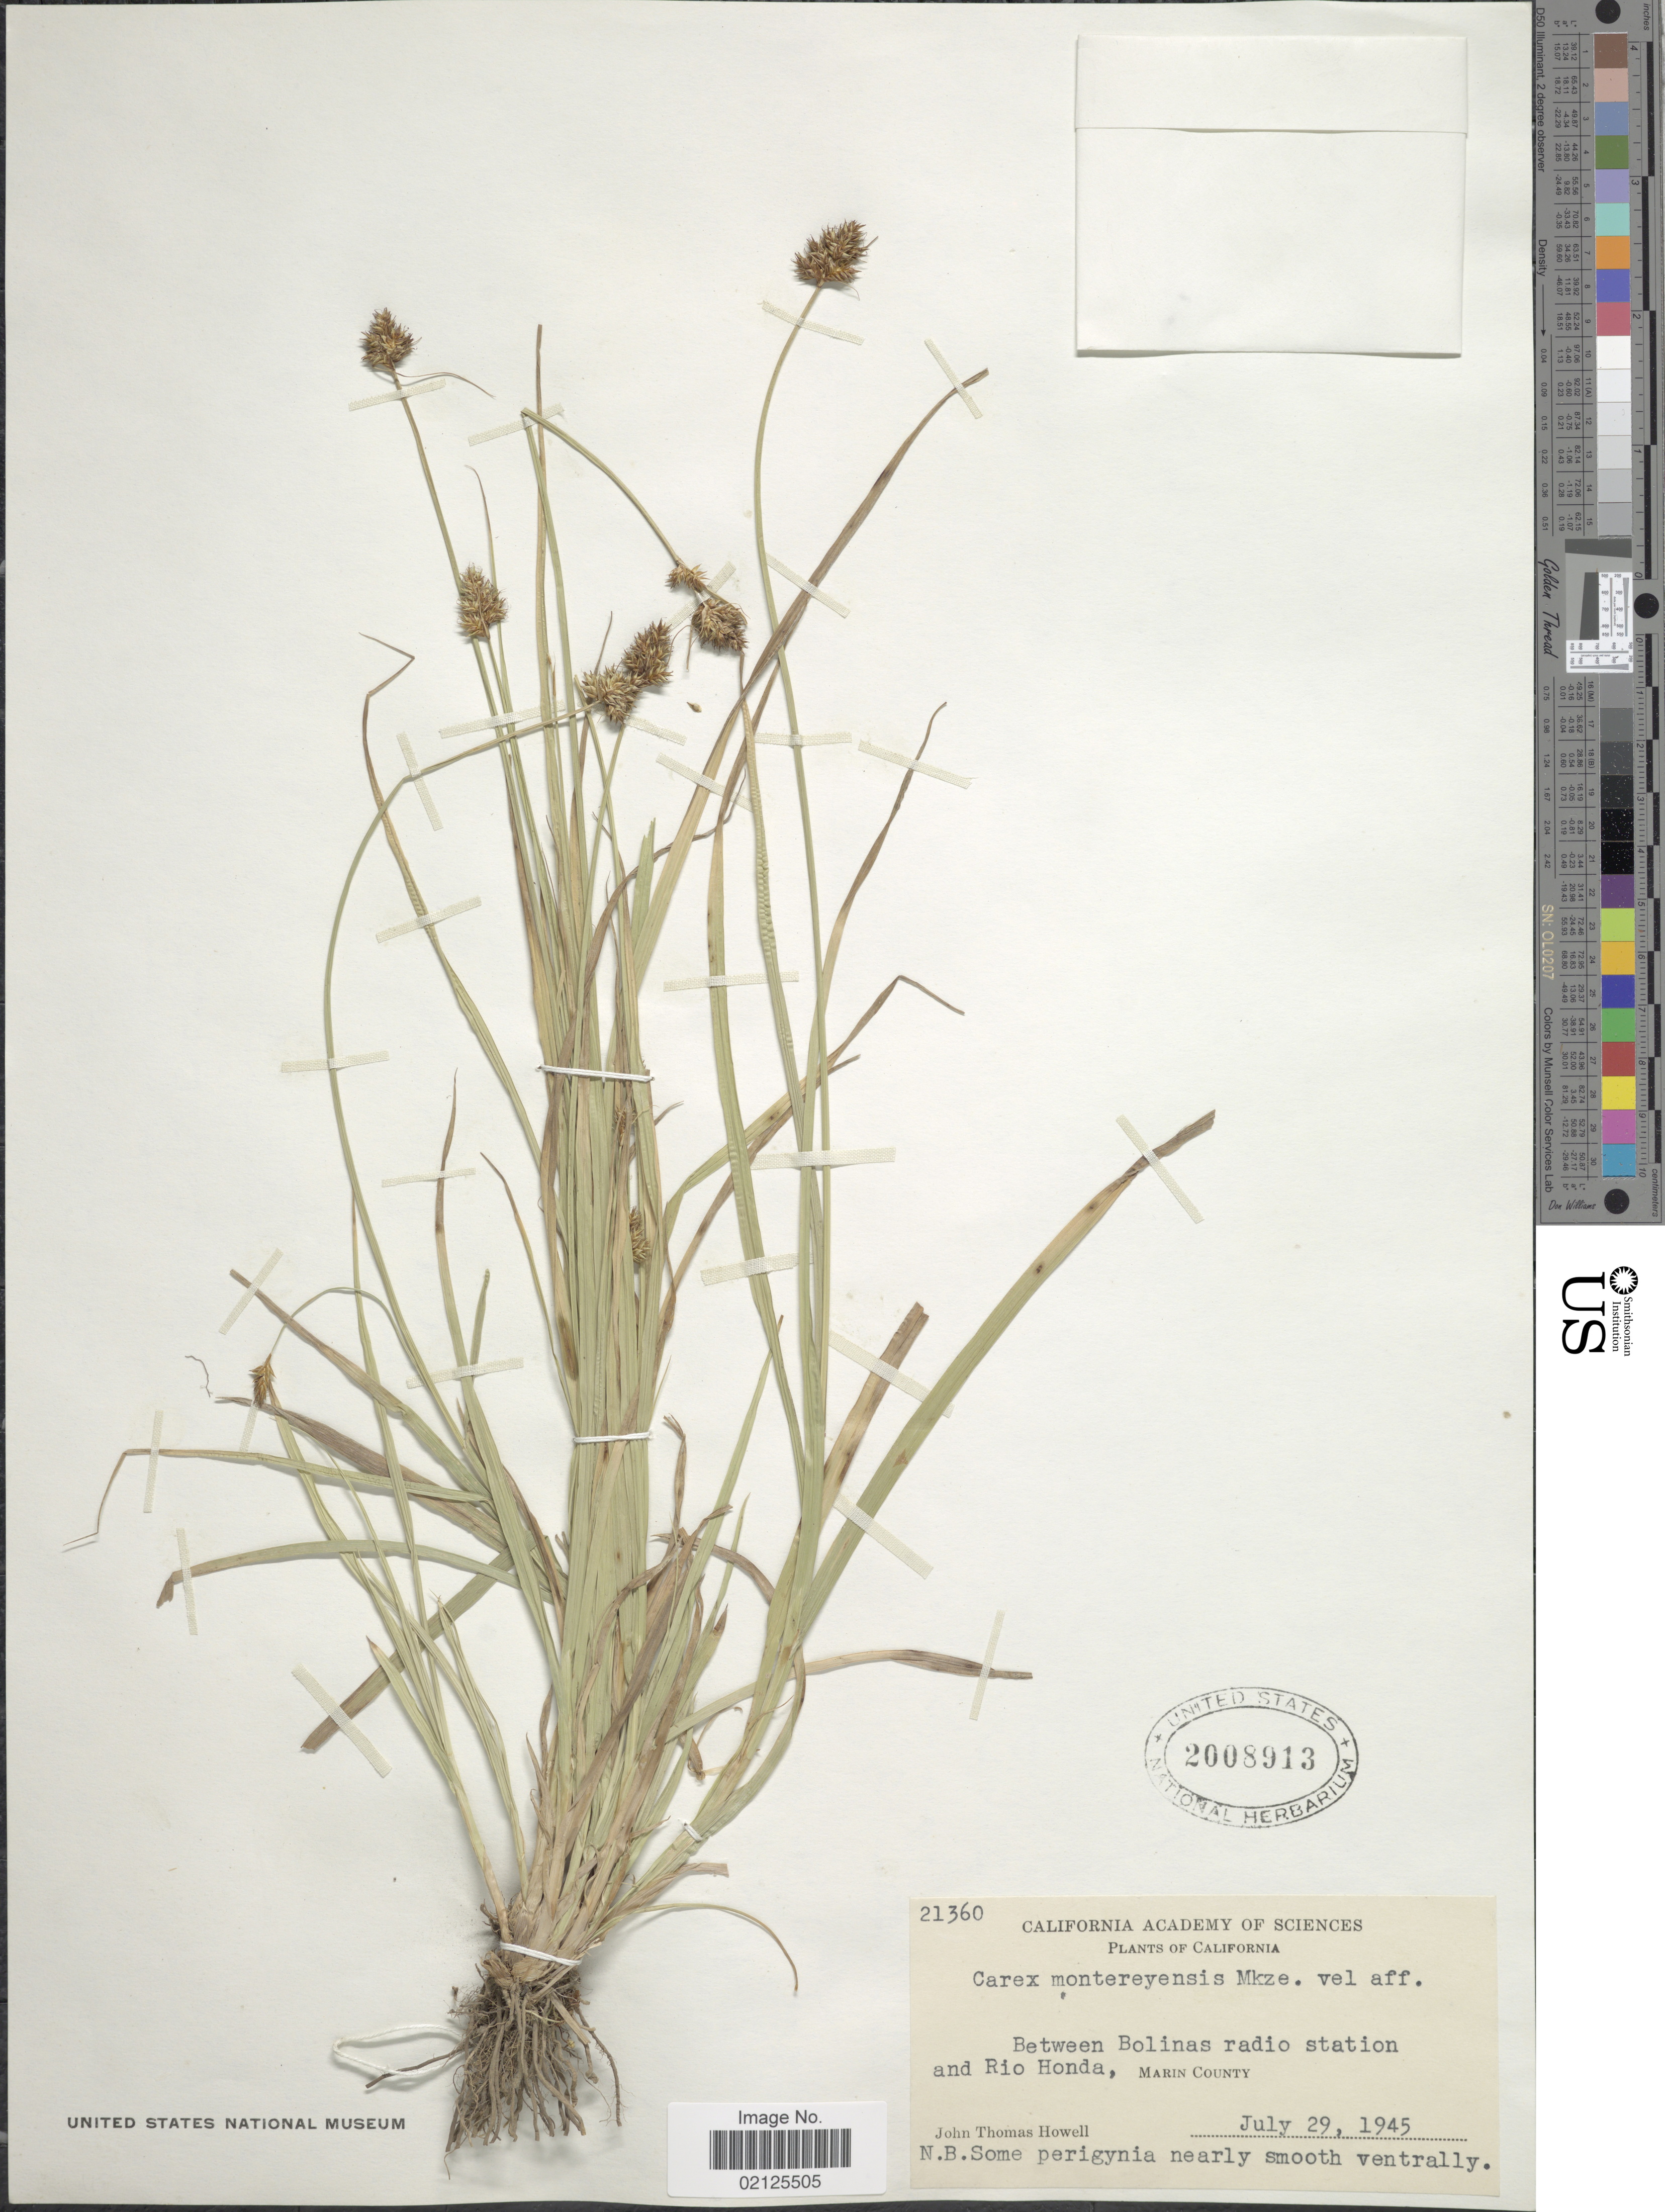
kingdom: Plantae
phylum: Tracheophyta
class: Liliopsida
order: Poales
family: Cyperaceae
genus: Carex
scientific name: Carex harfordii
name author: Mack.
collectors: J. T. Howell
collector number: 21360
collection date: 1945-07-29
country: United States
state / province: California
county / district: Marin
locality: Between Bolinas radio station and Rio Honda, Marin County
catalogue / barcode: US 2008913